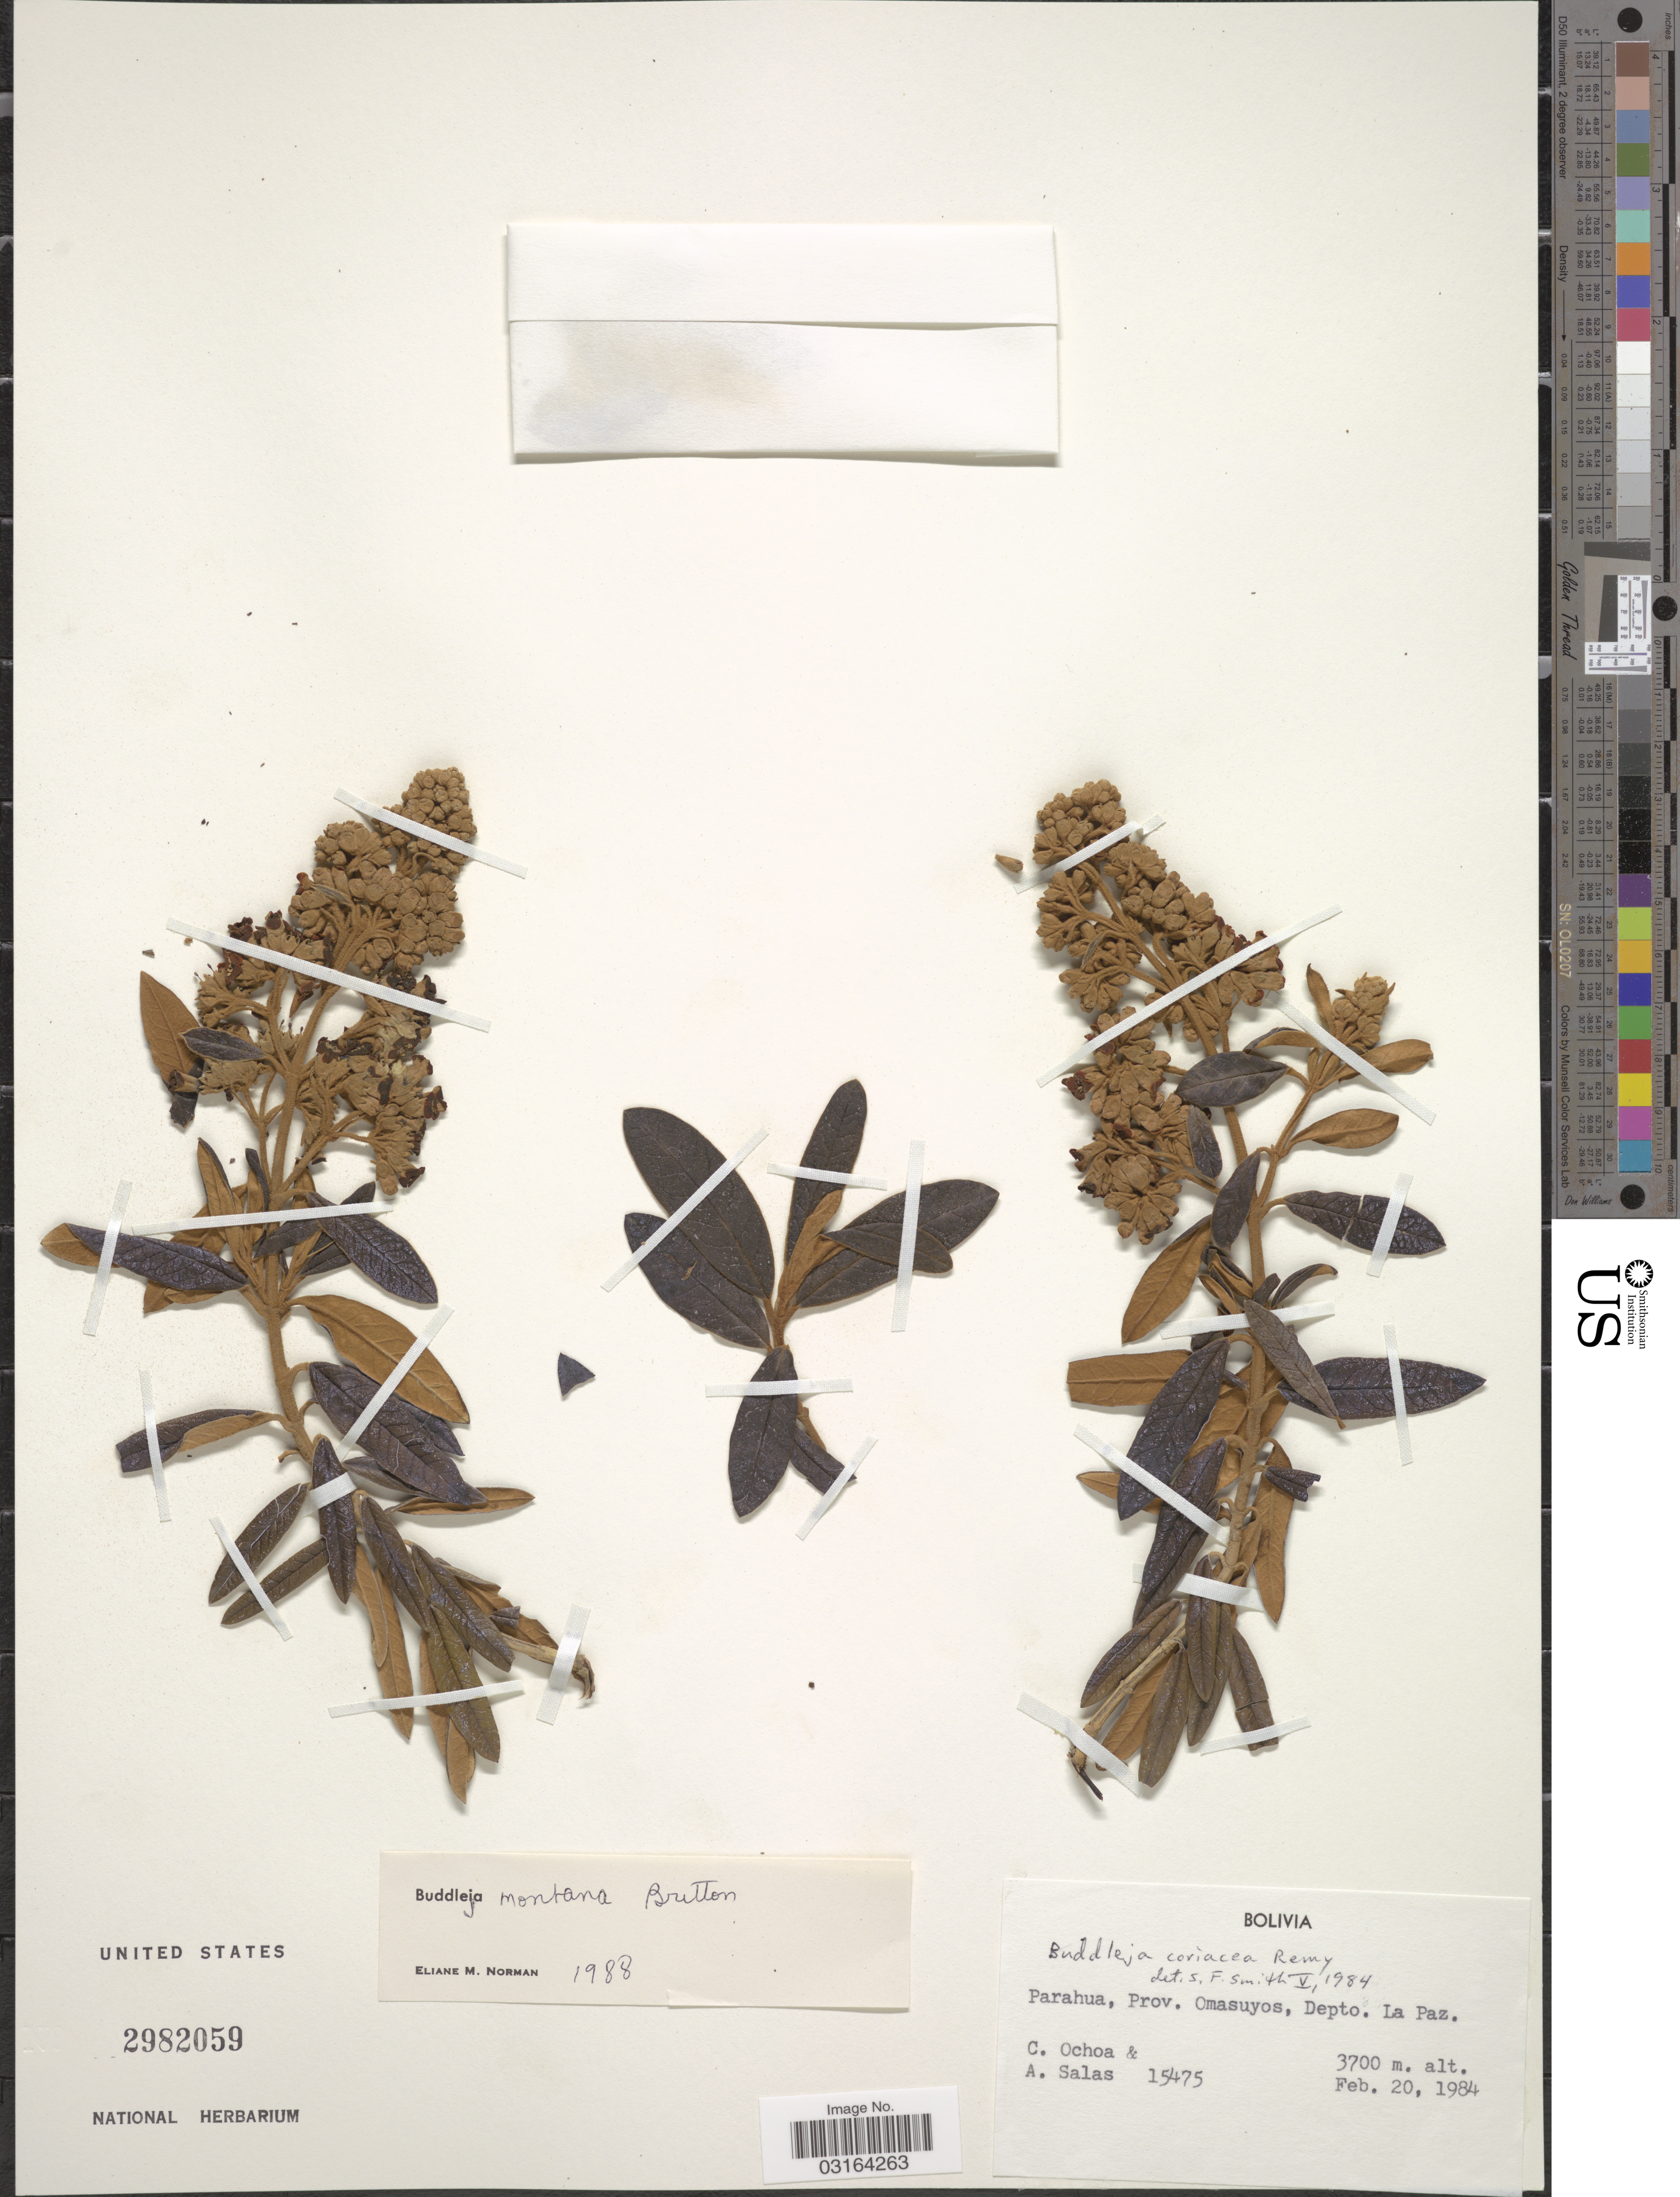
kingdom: Plantae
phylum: Tracheophyta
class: Magnoliopsida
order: Lamiales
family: Scrophulariaceae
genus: Buddleja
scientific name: Buddleja coriacea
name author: Remy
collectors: C. Ochoa & A. Salas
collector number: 15475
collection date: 1984-02-20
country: Bolivia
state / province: La Paz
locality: Parahua, Prov. Omasuyos, Depto. La Paz.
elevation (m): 3700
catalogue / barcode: US 2982059